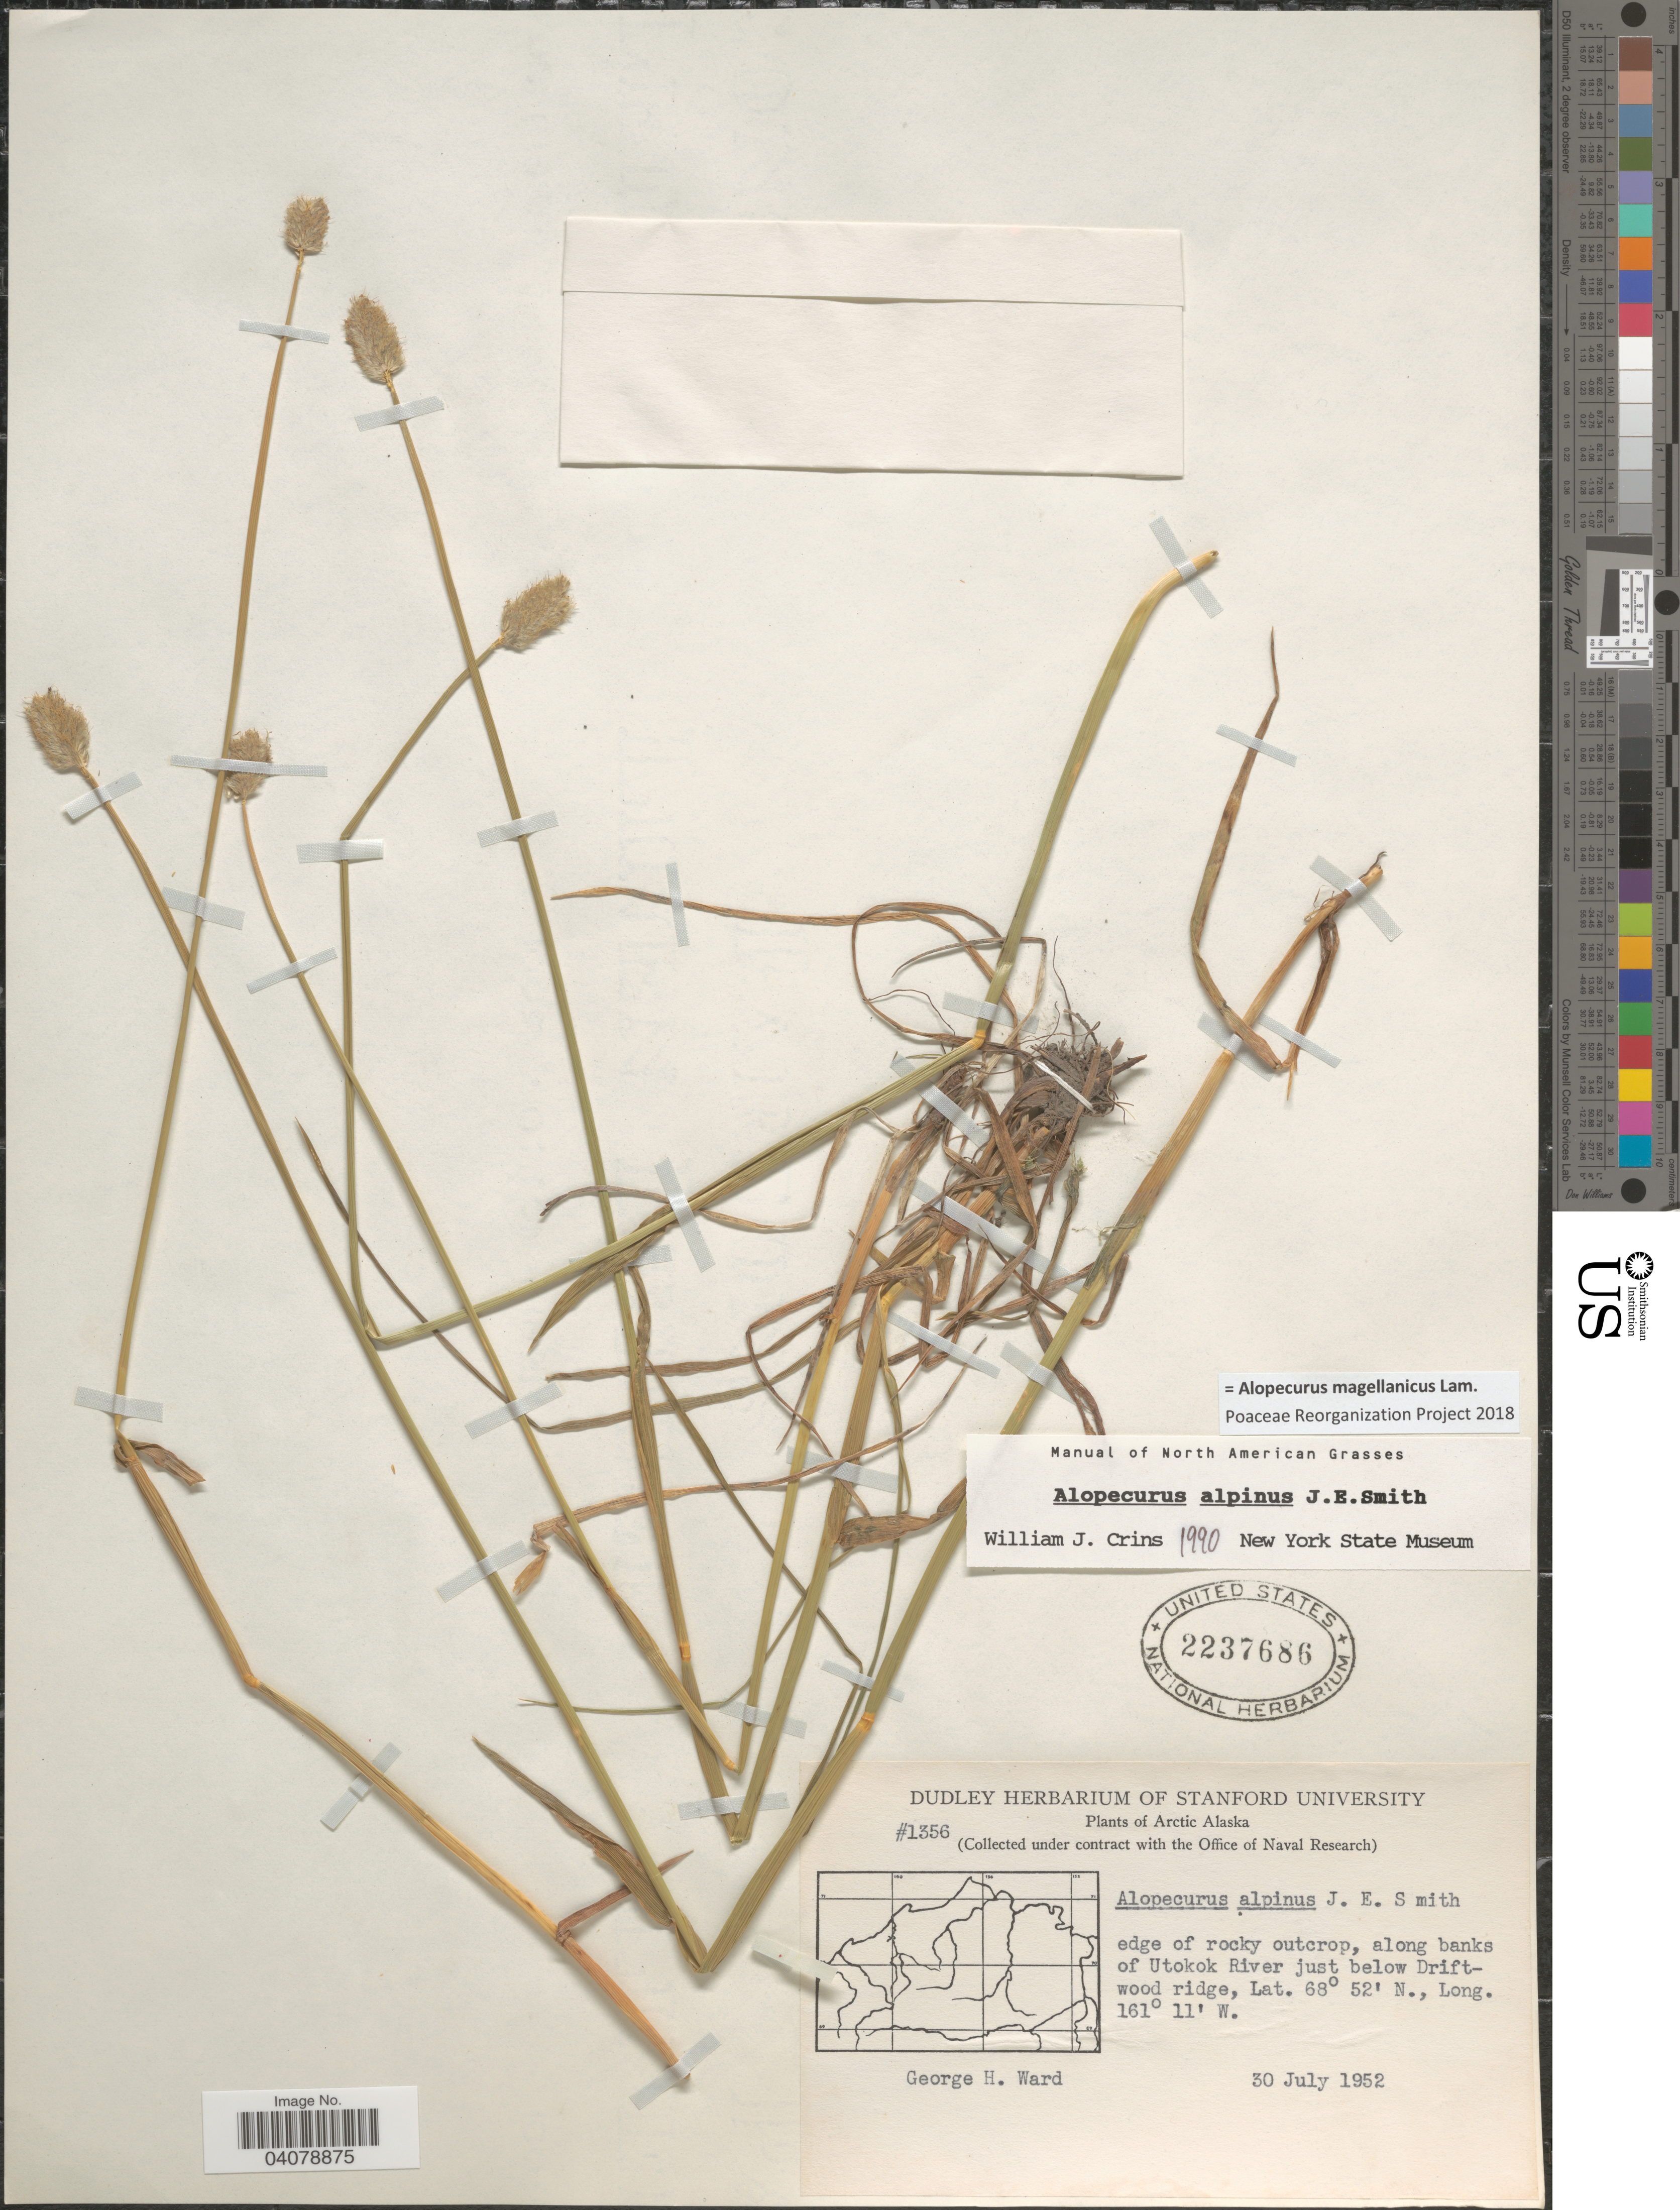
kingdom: Plantae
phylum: Tracheophyta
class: Liliopsida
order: Poales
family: Poaceae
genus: Alopecurus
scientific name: Alopecurus magellanicus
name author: Lam.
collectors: G. H. Ward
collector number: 1356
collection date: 1952-07-30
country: United States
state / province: Alaska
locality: Arctic Alaska. Edge of rocky outcrop, along banks of Utokok river just below Driftwood ridge.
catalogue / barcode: US 2237686